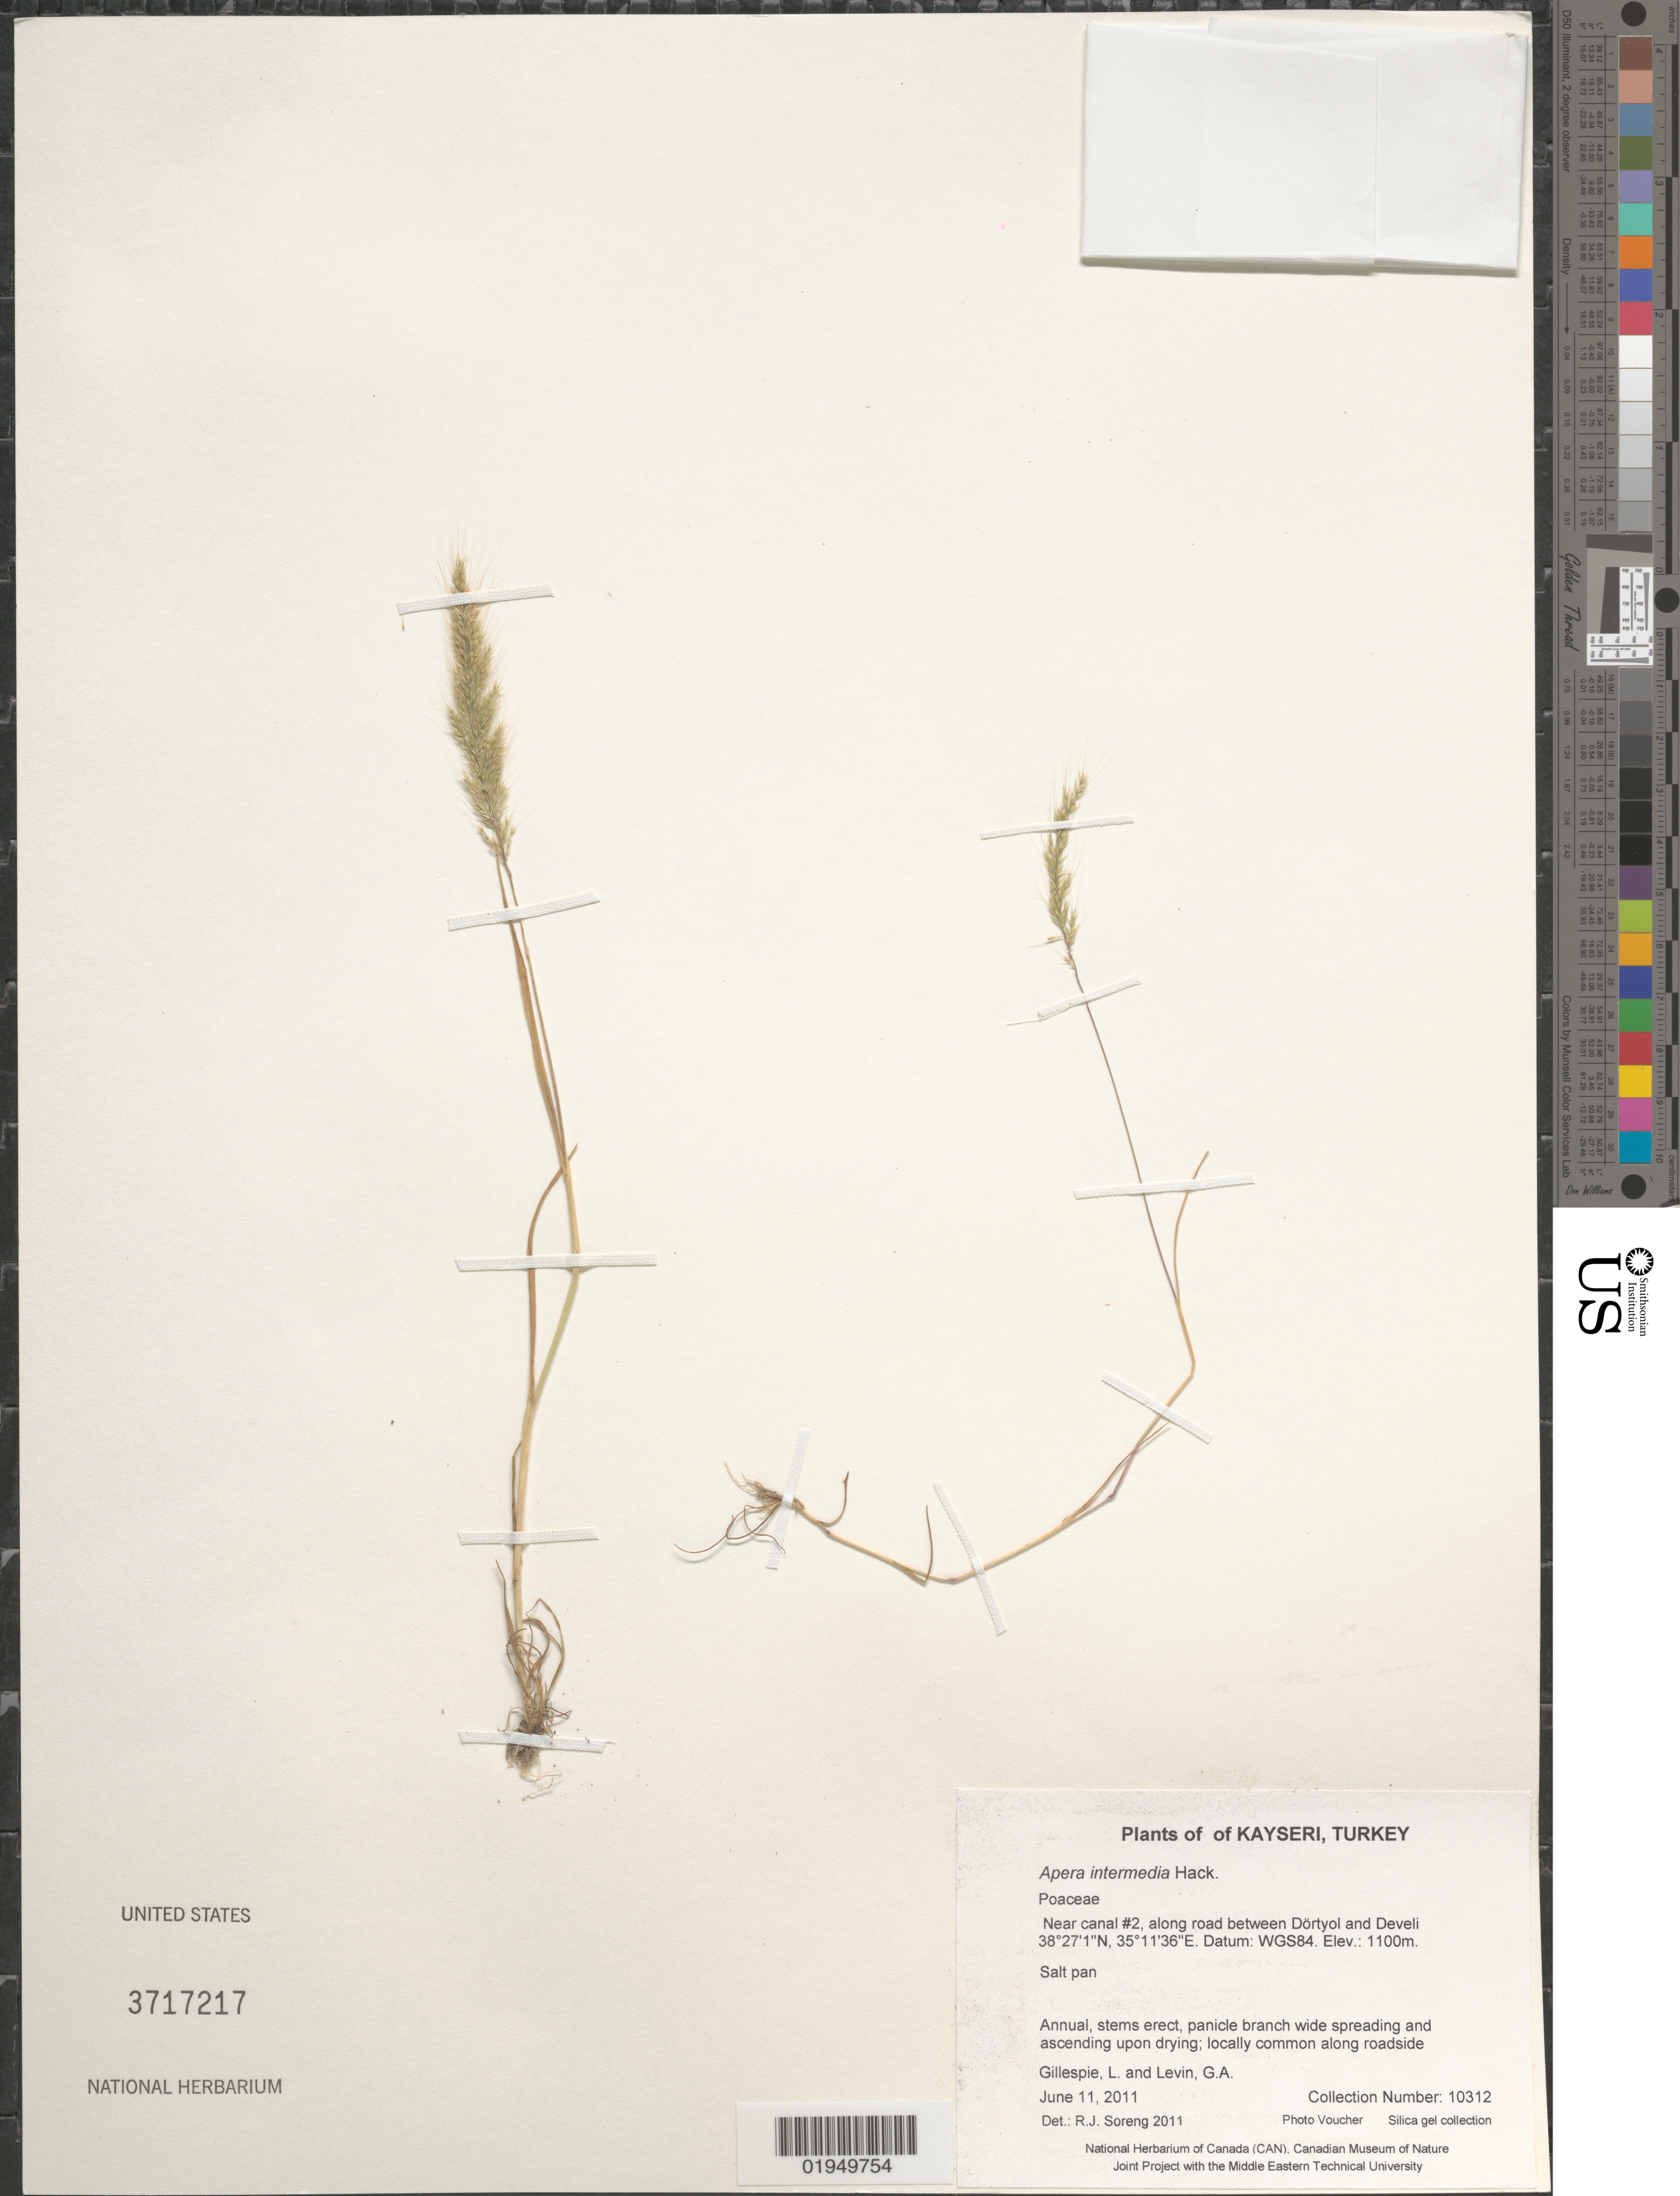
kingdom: Plantae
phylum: Tracheophyta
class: Liliopsida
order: Poales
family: Poaceae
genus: Apera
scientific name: Apera intermedia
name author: Hack.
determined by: Soreng, Robert J., Research Associate (BOT), Smithsonian Institution - National Museum of Natural History (UNITED STATES)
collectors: L. J. Gillespie & G. Levin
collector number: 10312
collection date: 2011-06-11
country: Turkey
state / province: Kayseri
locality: Sultan Marsh. Near canal #2, along road between Dörtyol and Develi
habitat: Salt pan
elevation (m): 1100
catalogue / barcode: US 3717217